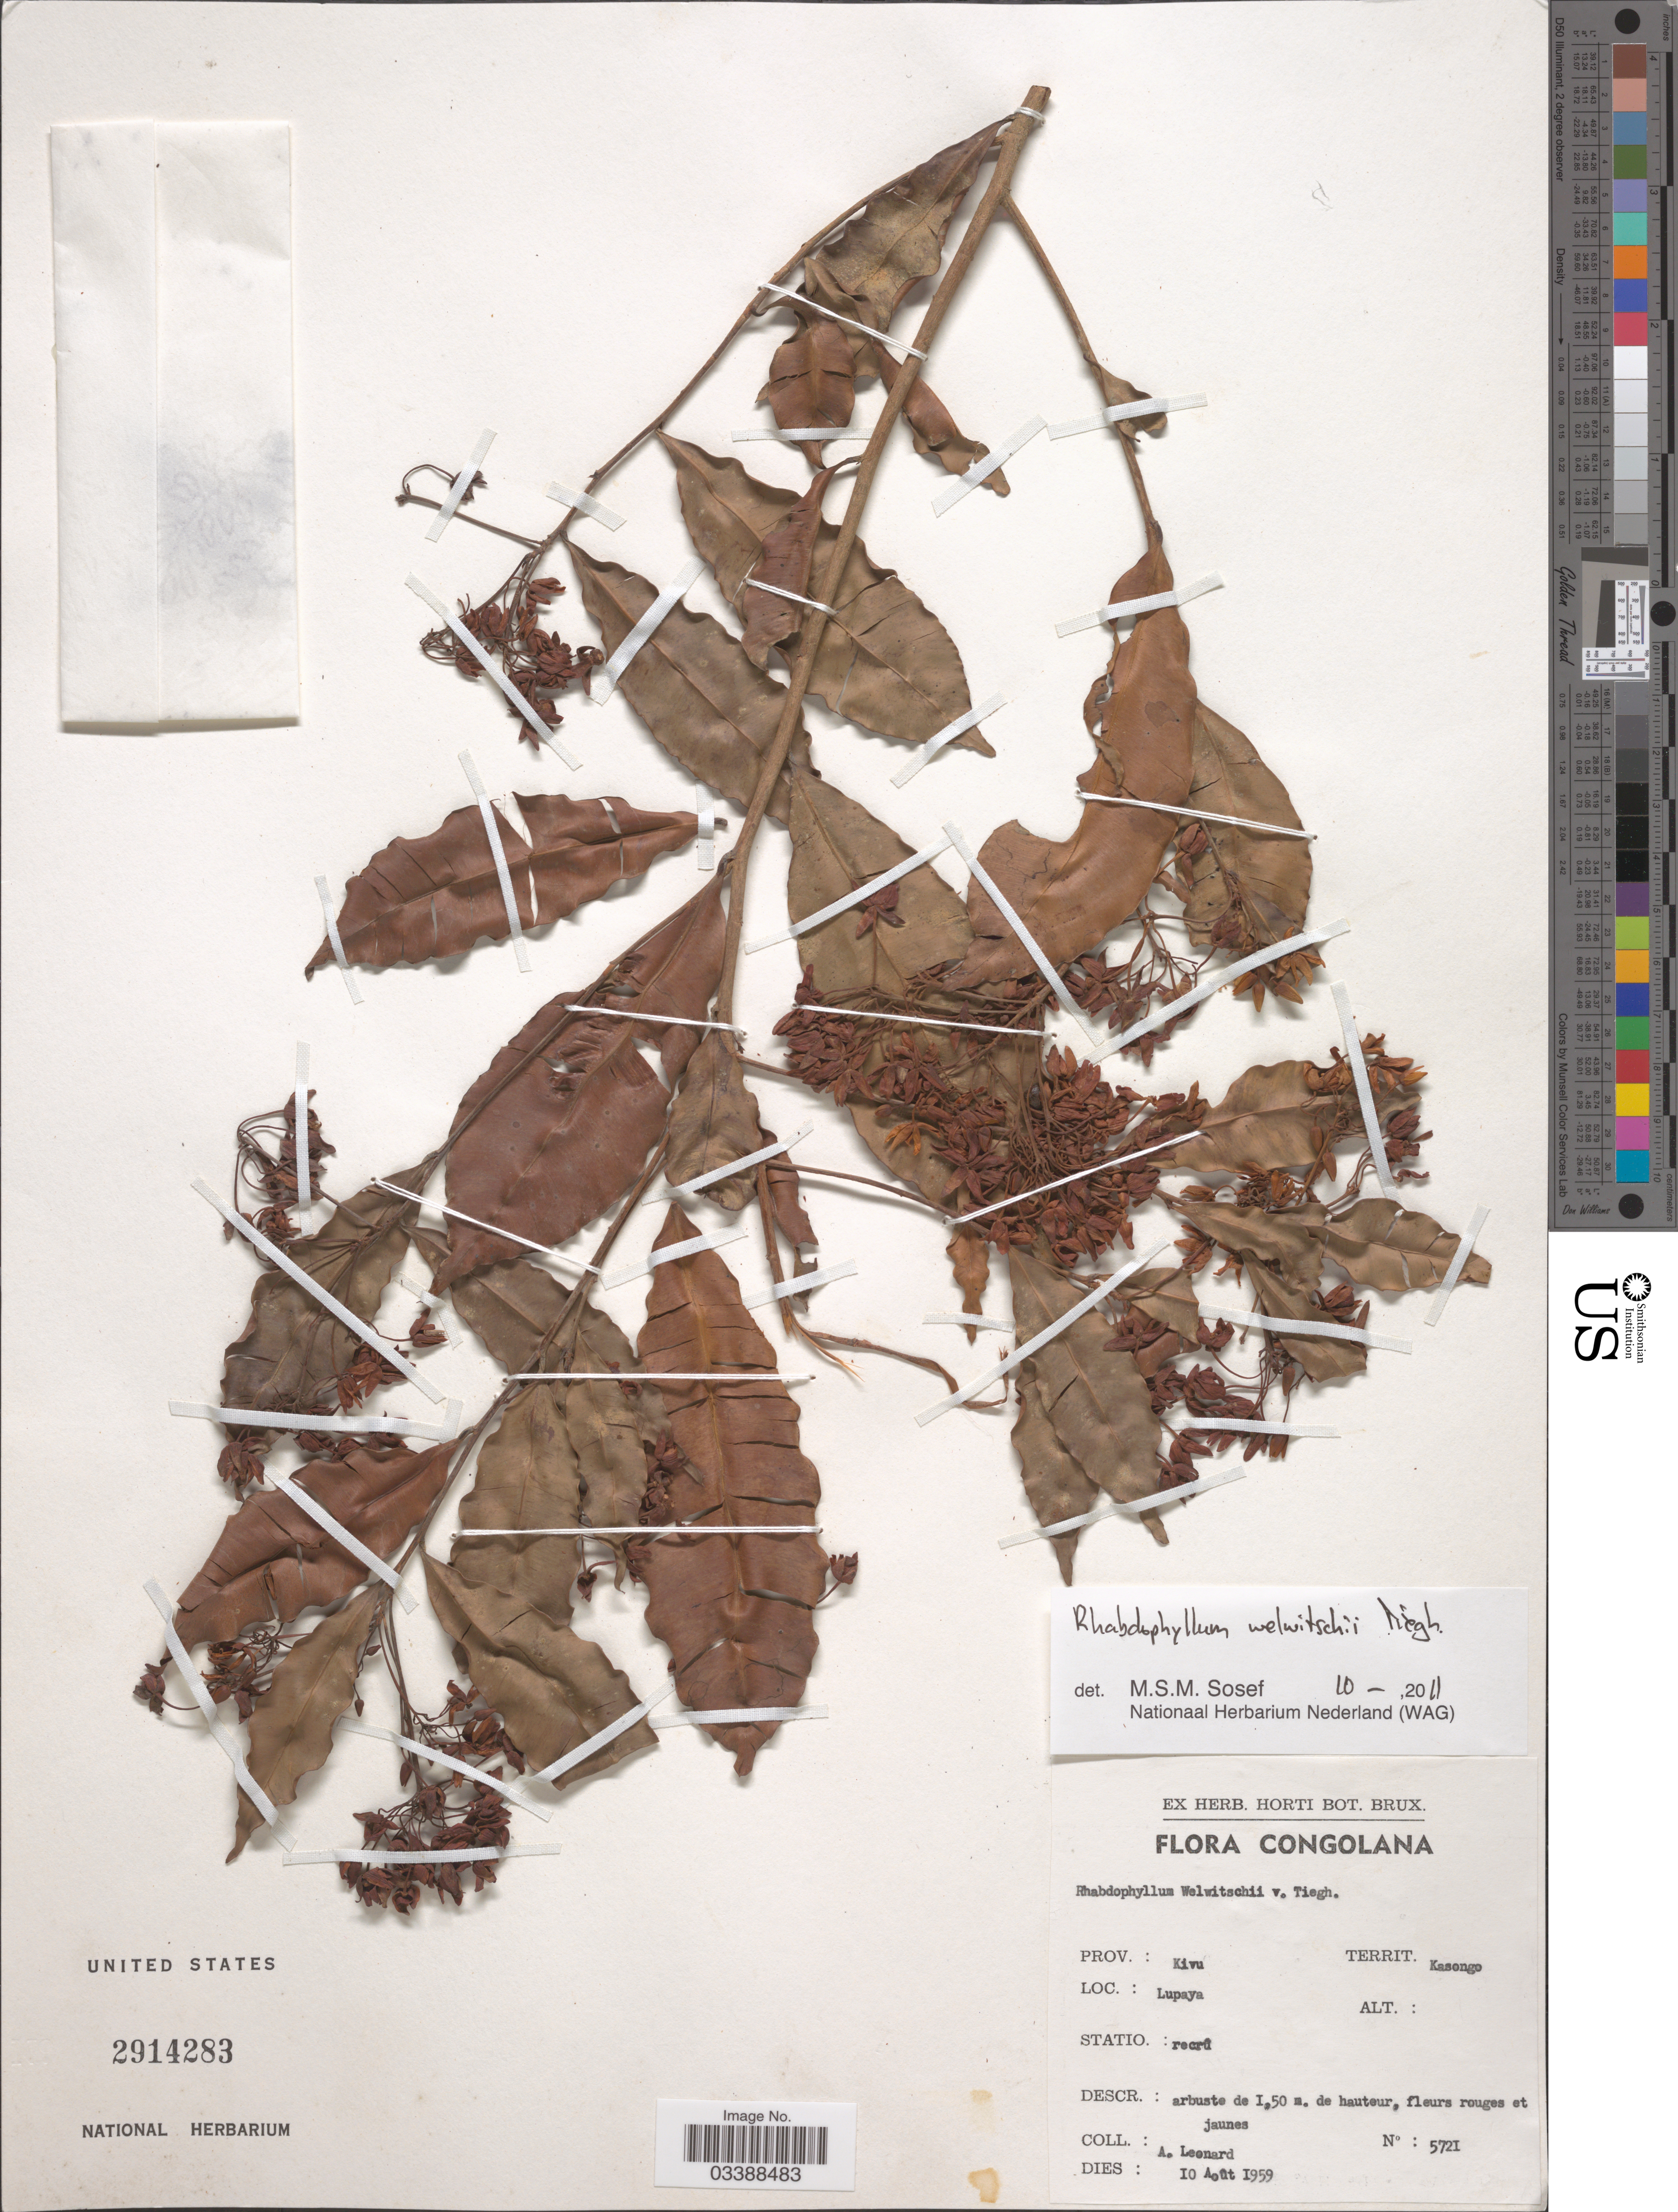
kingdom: Plantae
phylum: Tracheophyta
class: Magnoliopsida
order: Malpighiales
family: Ochnaceae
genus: Rhabdophyllum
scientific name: Rhabdophyllum welwitschii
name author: Tiegh.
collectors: A. Leonard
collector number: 5721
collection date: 1959-08-10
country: Congo, Democratic Republic of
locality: Congolana. Prov.: Kivu Territ. Kasongo. Lupaya. Statio: recrú.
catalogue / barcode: US 2914283